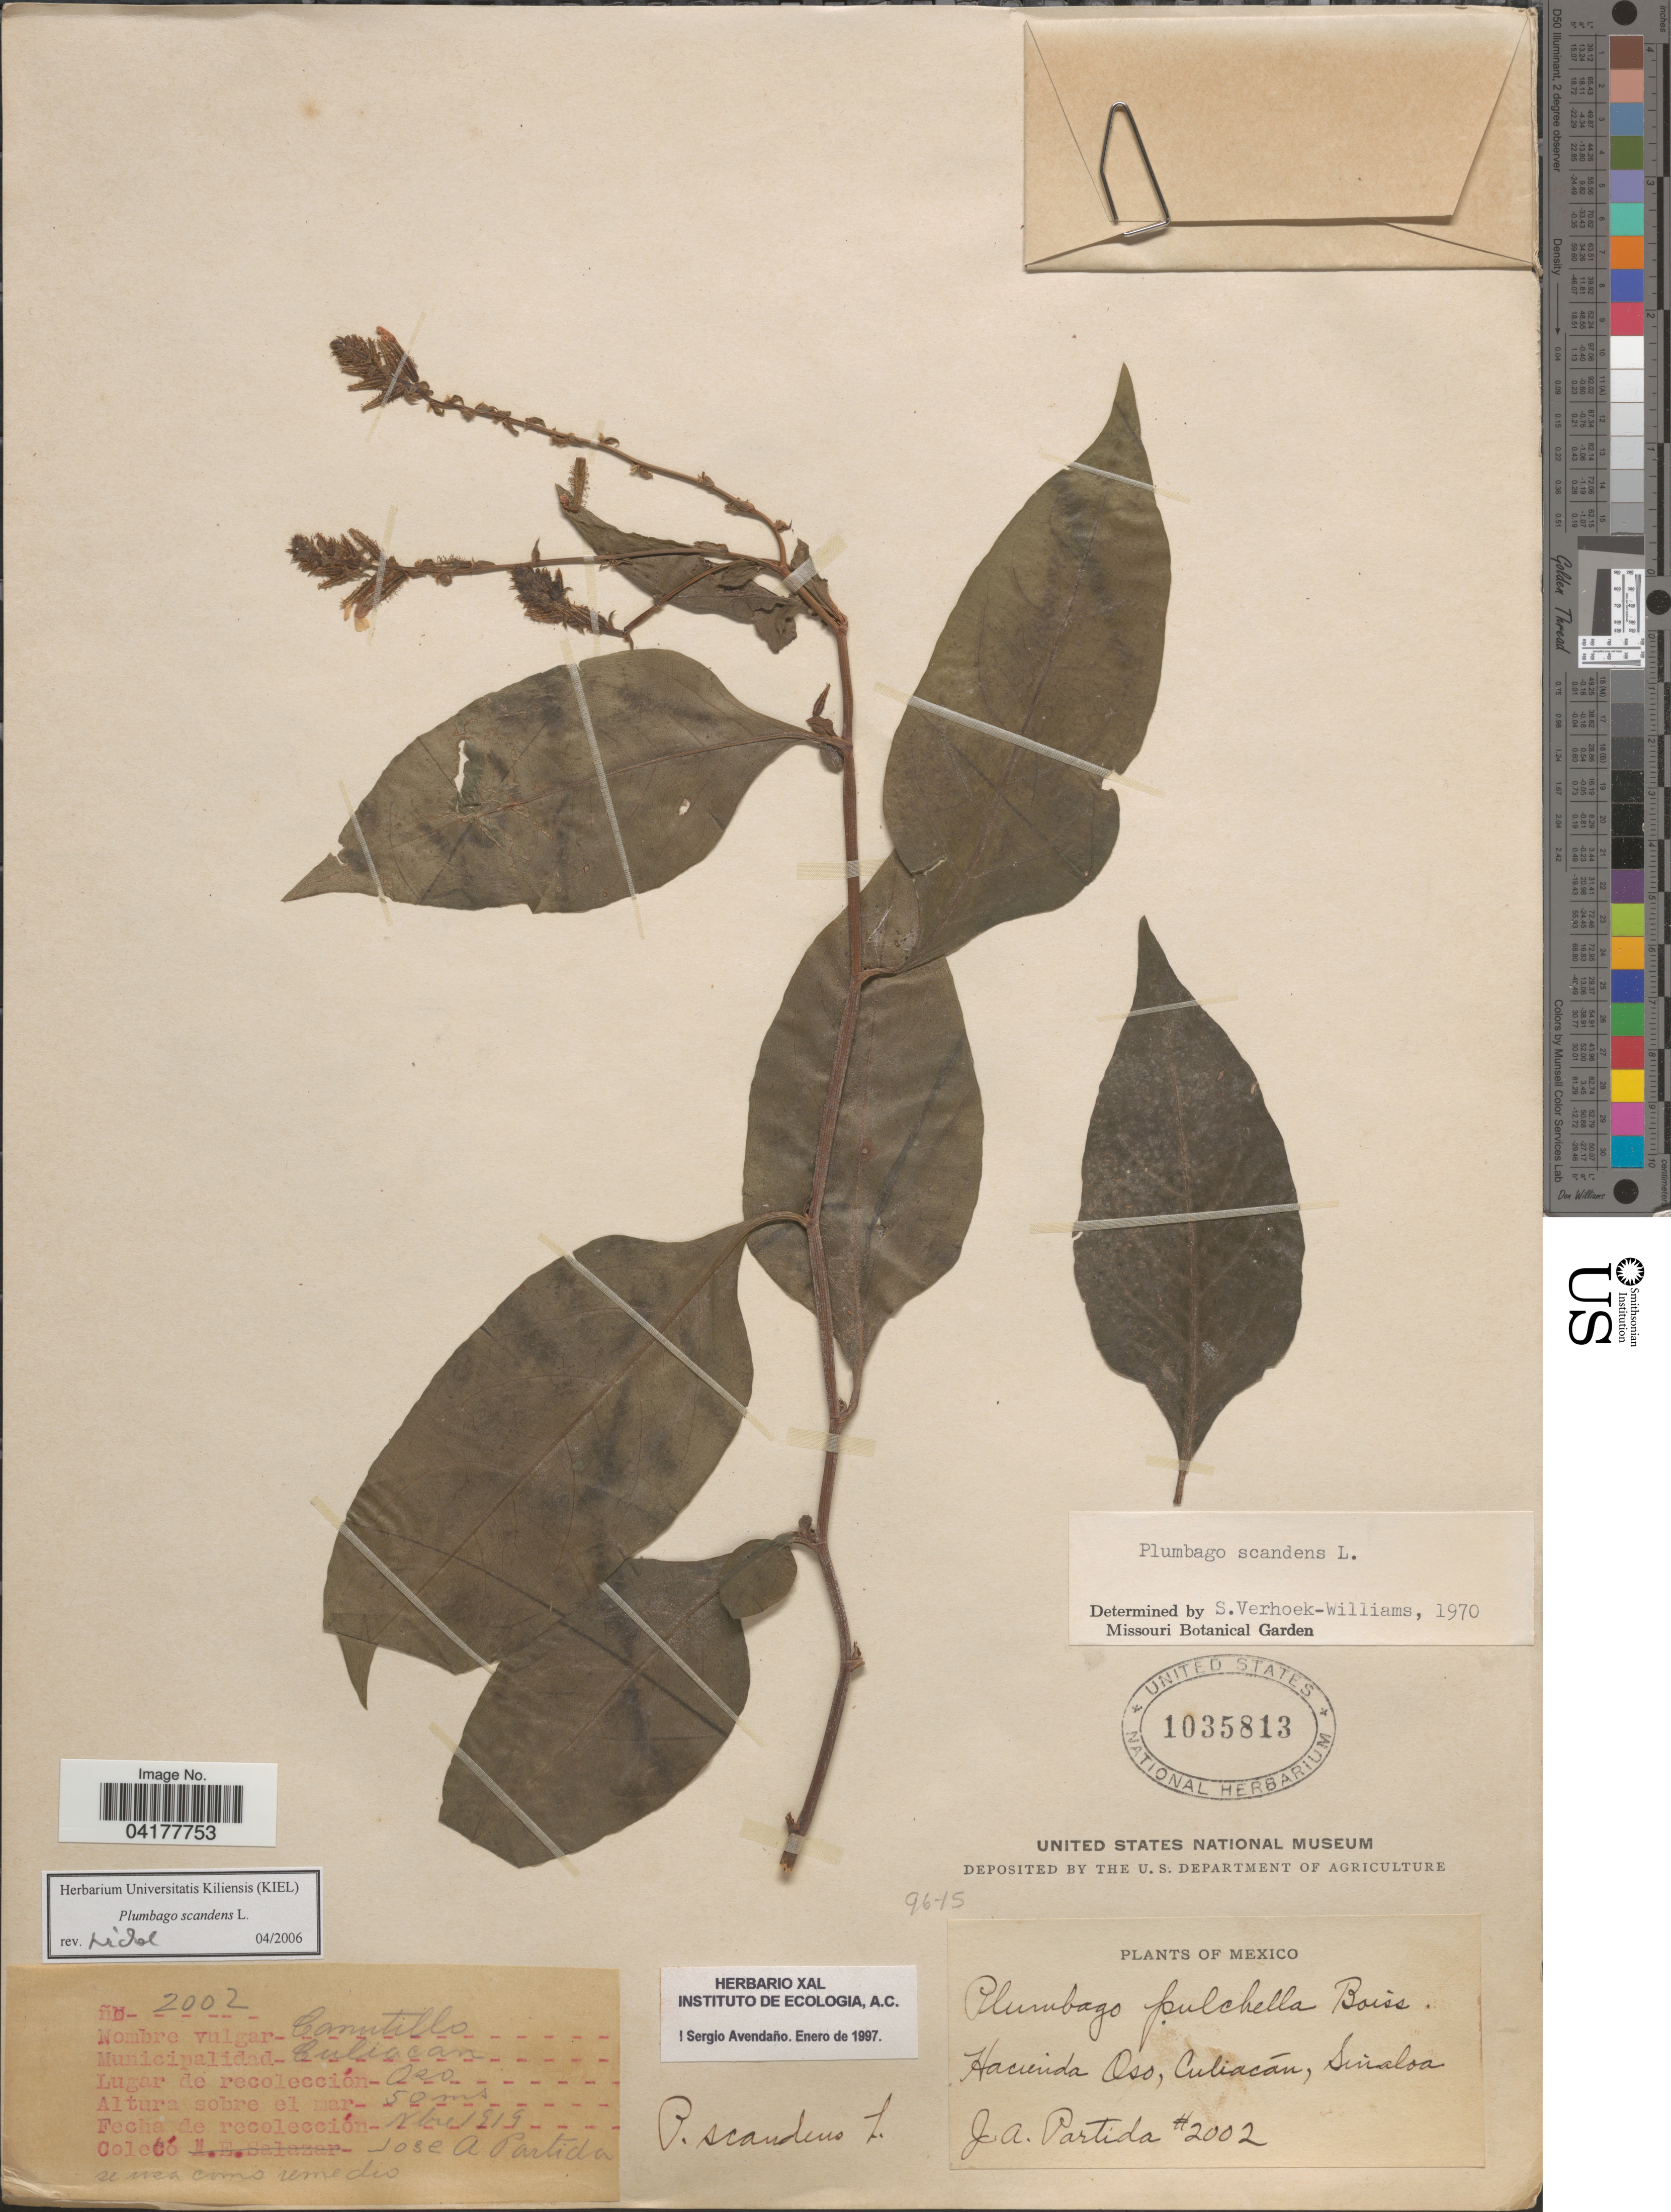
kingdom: Plantae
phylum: Tracheophyta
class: Magnoliopsida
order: Caryophyllales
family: Plumbaginaceae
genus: Plumbago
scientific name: Plumbago scandens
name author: L.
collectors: J. Partida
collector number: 2002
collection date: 1919-11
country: Mexico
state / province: Sinaloa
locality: Hacienda Oso. Municipalidad Culiacán.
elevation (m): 50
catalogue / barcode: US 1035813